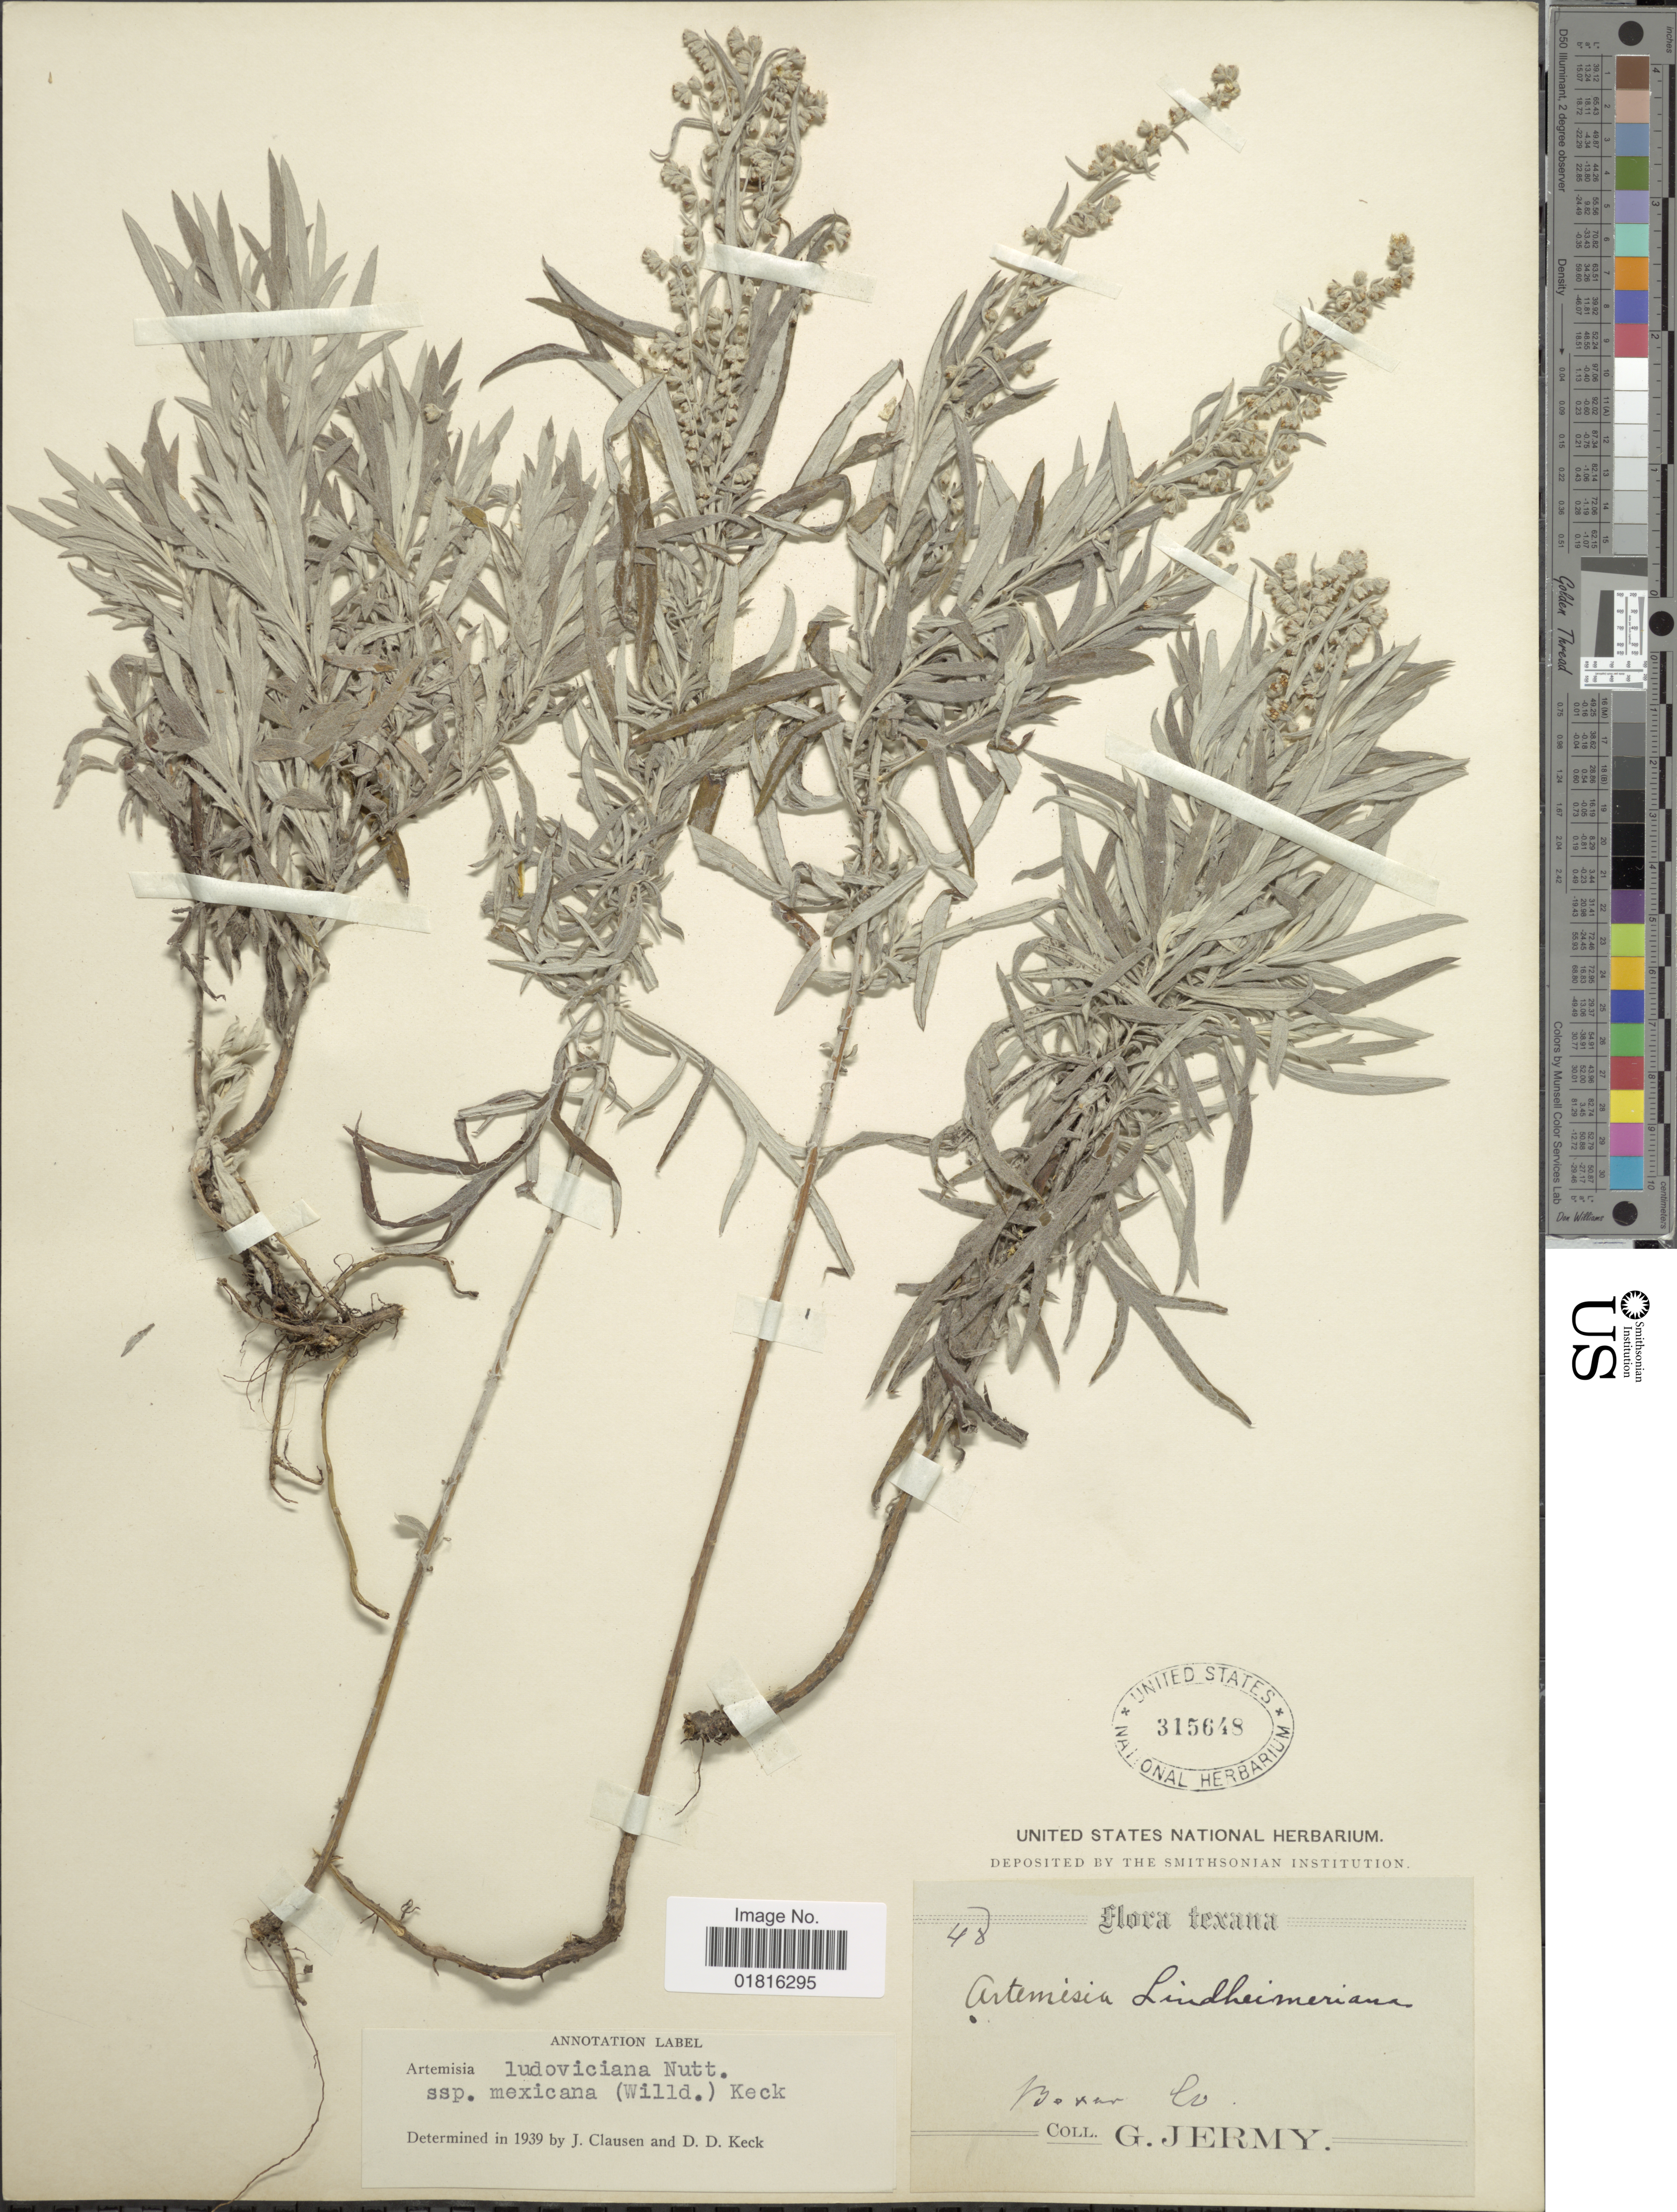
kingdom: Plantae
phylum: Tracheophyta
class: Magnoliopsida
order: Asterales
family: Asteraceae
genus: Artemisia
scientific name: Artemisia ludoviciana subsp. mexicana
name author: (Willd. ex Spreng.) D.D. Keck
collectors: G. Jermy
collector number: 48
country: United States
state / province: Texas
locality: Bexar Co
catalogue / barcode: US 315648